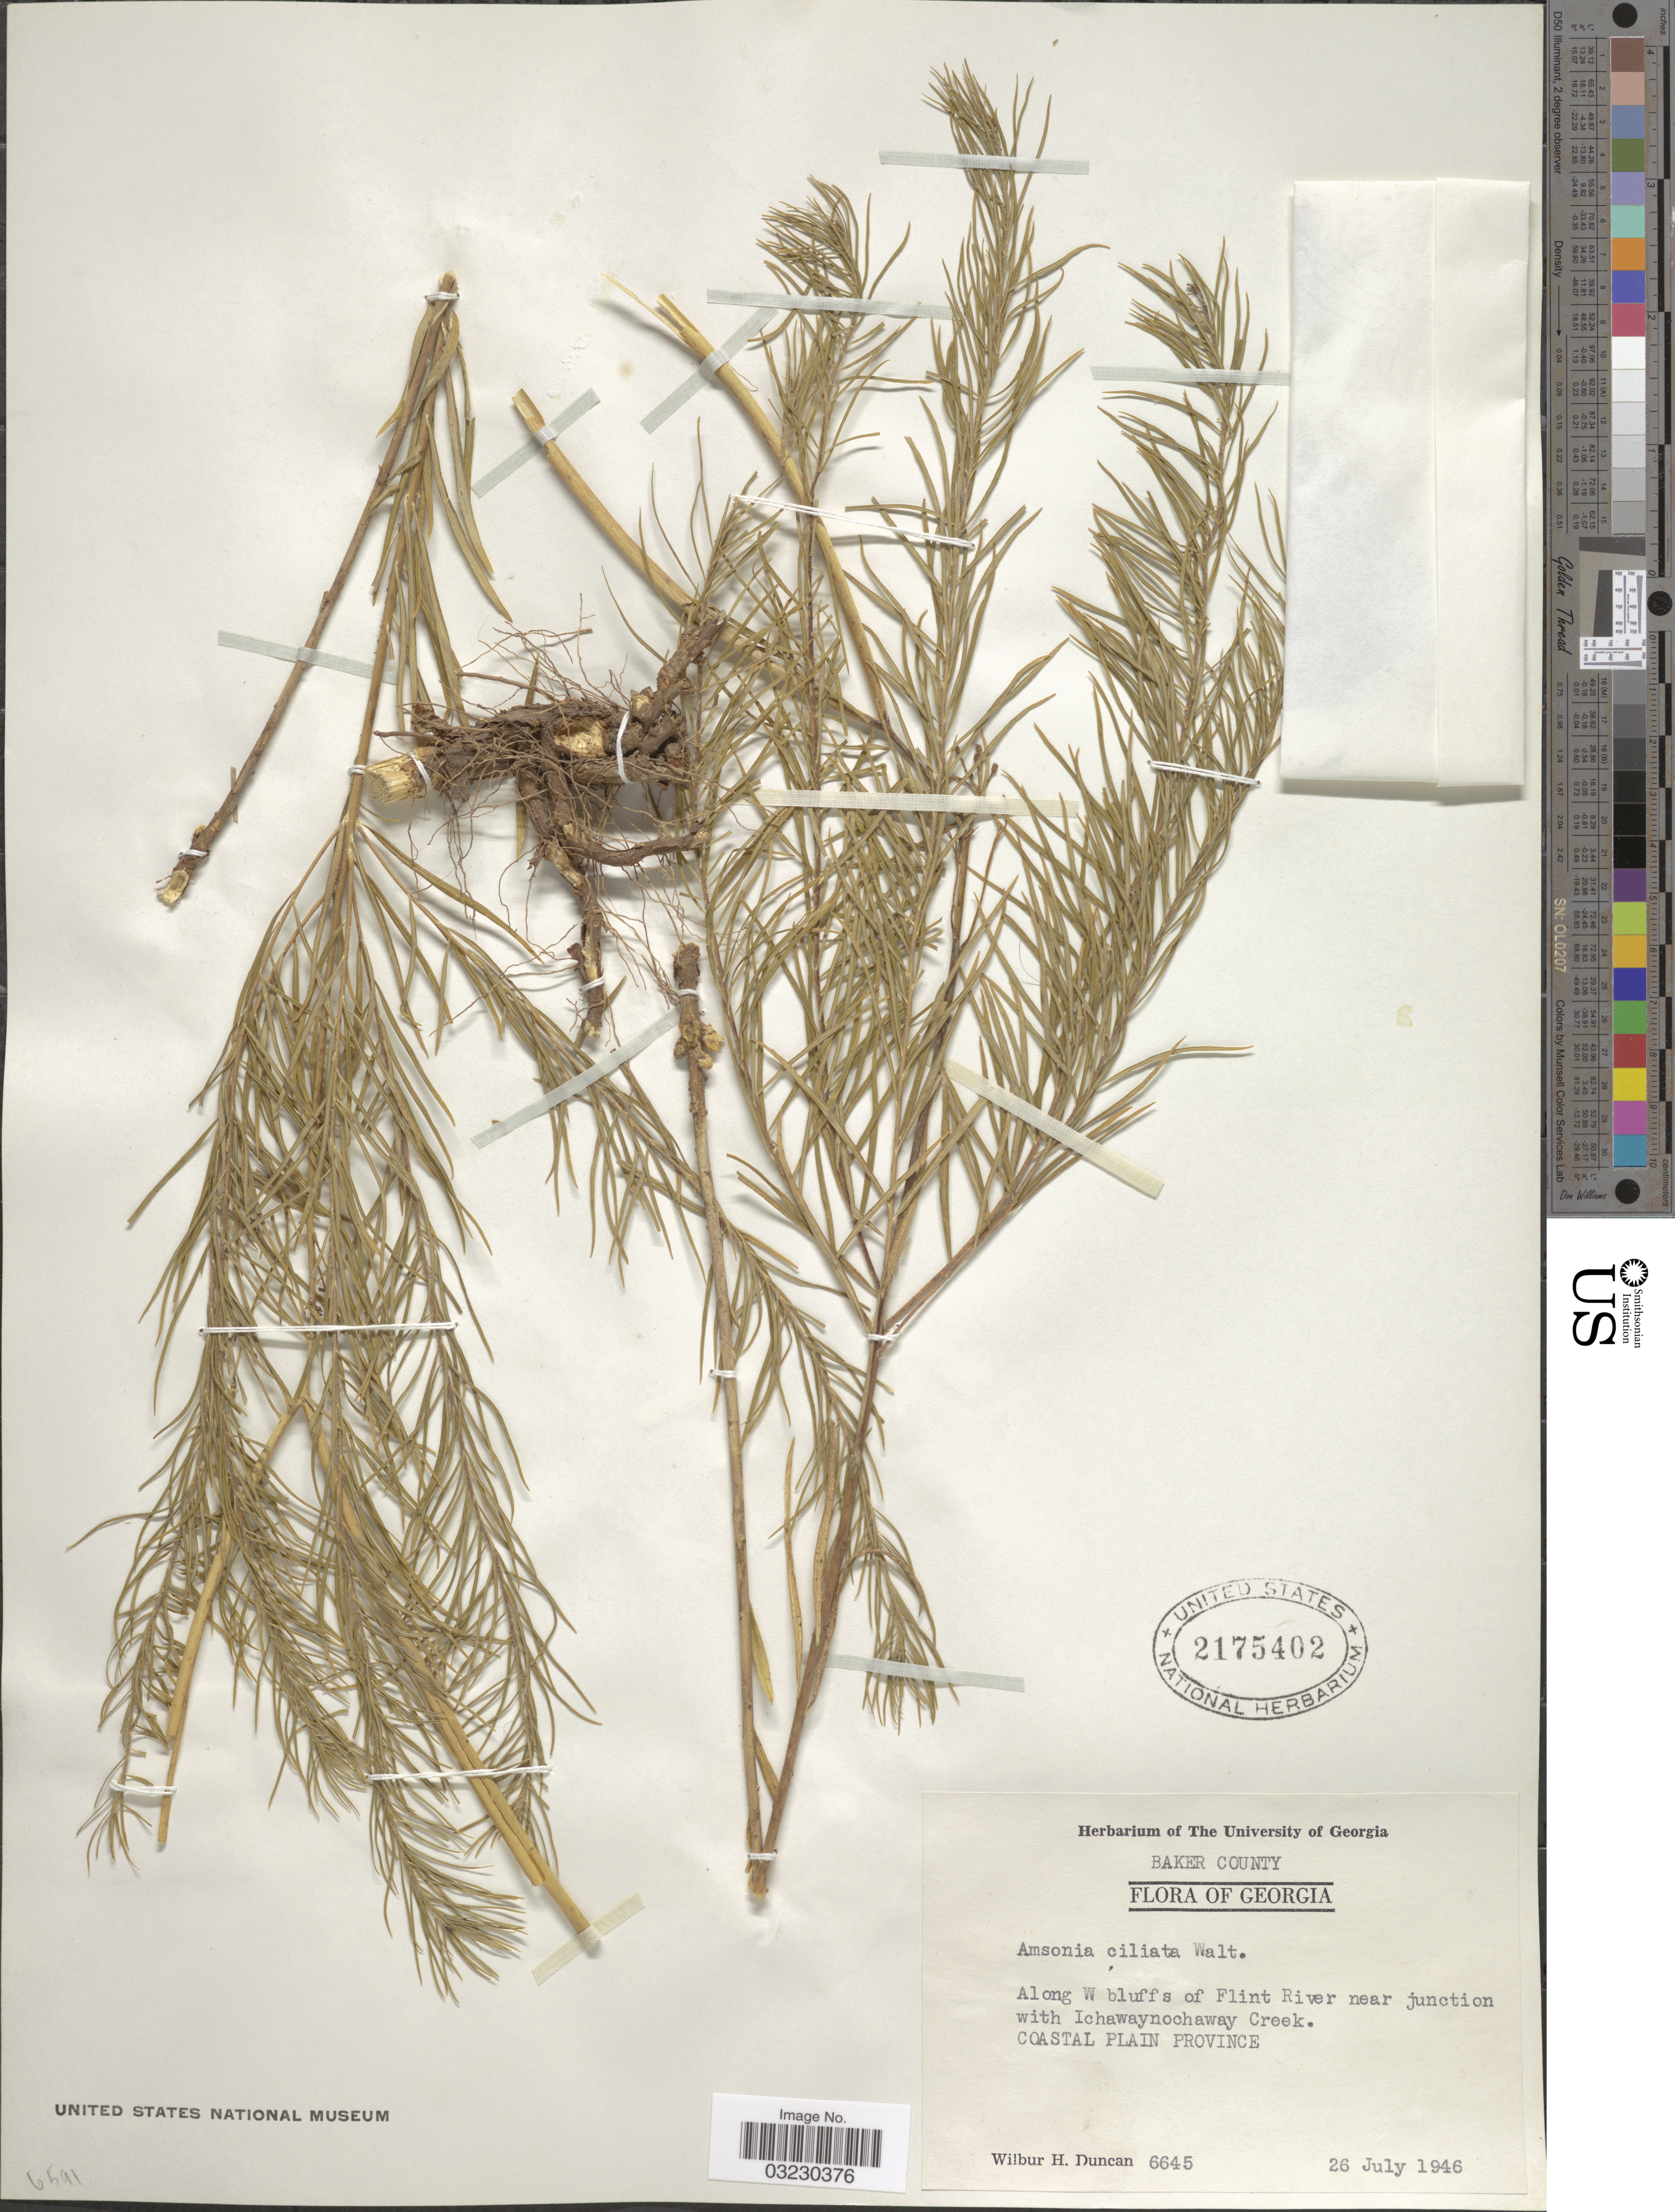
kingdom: Plantae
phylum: Tracheophyta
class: Magnoliopsida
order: Gentianales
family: Apocynaceae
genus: Amsonia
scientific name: Amsonia ciliata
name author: Walter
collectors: W. H. Duncan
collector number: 6645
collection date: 1946-07-26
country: United States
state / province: Georgia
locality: Baker County. Along W bluffs of Flint River near junction with Ichawaynochaway Creek. Coastal Plain Province.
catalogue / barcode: US 2175402